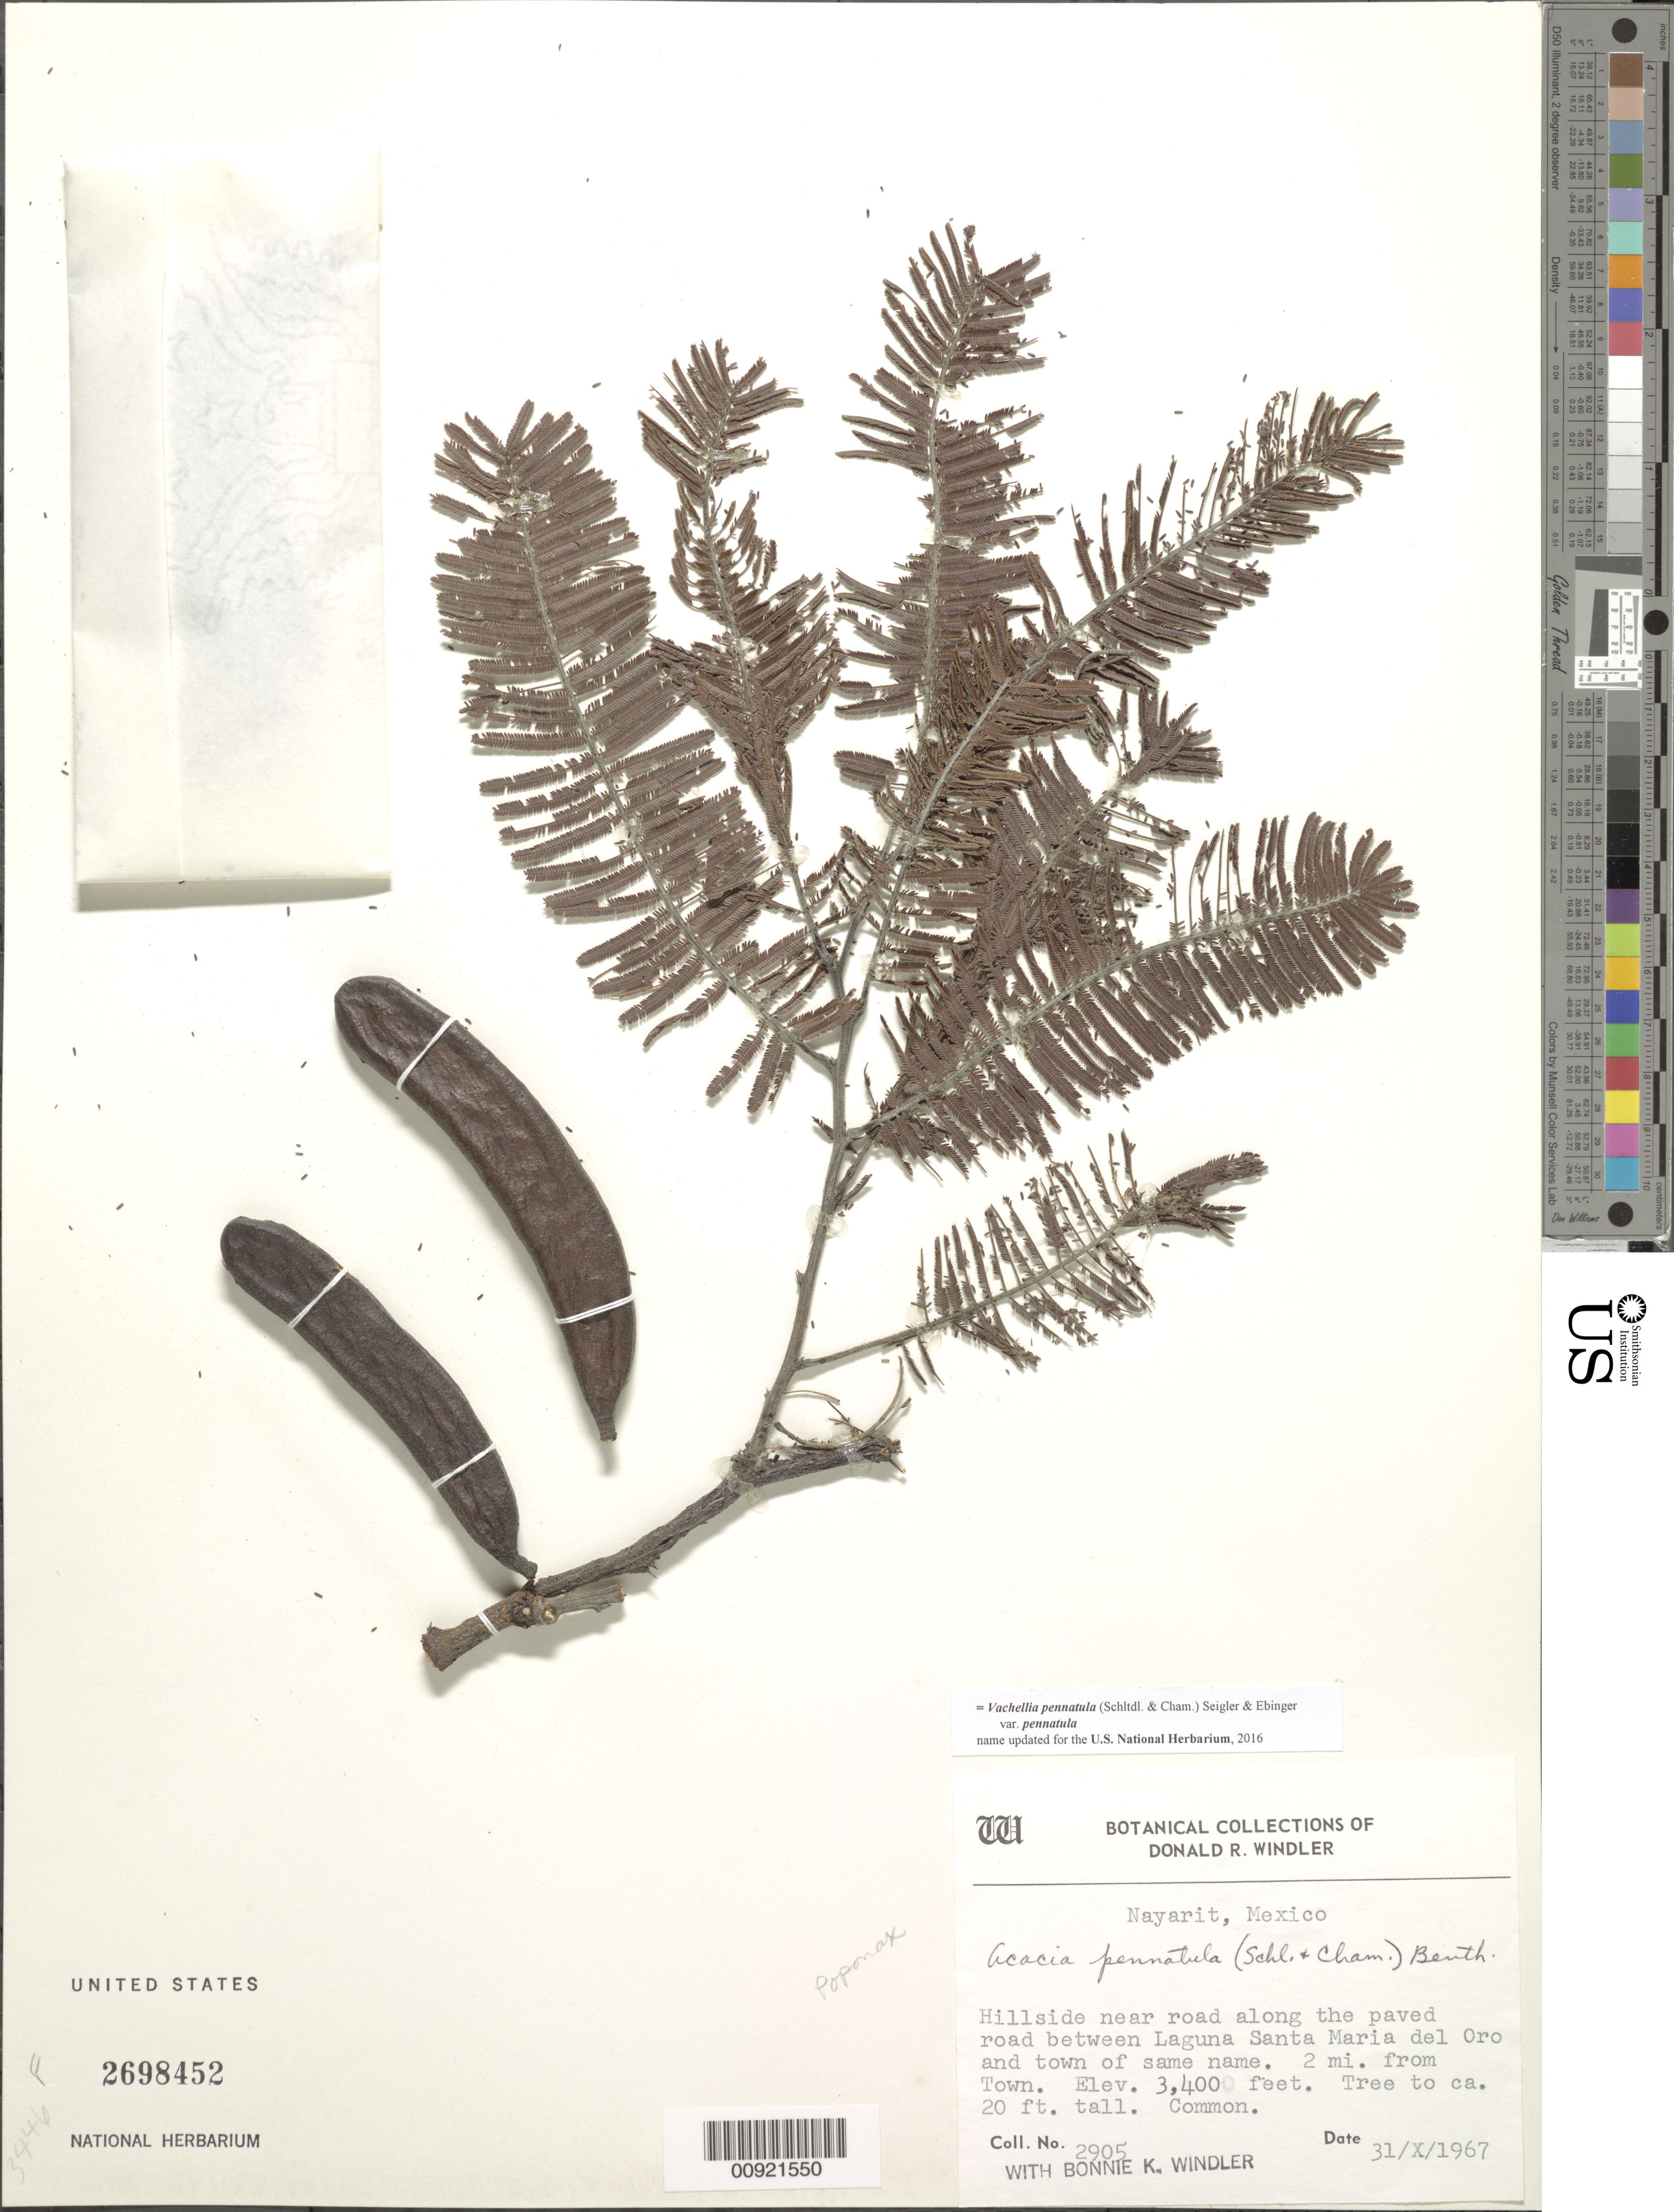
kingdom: Plantae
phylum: Tracheophyta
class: Magnoliopsida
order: Fabales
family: Fabaceae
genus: Vachellia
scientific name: Vachellia pennatula var. pennatula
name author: (Schltdl. & Cham.) Seigler & Ebinger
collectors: D. R. Windler & Windler, B. K.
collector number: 2905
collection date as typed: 31 Oct 1967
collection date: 1967-10-31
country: Mexico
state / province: Nayarit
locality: Along the paved road between Laguna Santa María del Oro and town of same name. 2 mi. from town.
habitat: Hillside near road.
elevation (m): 1036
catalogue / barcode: US 2698452